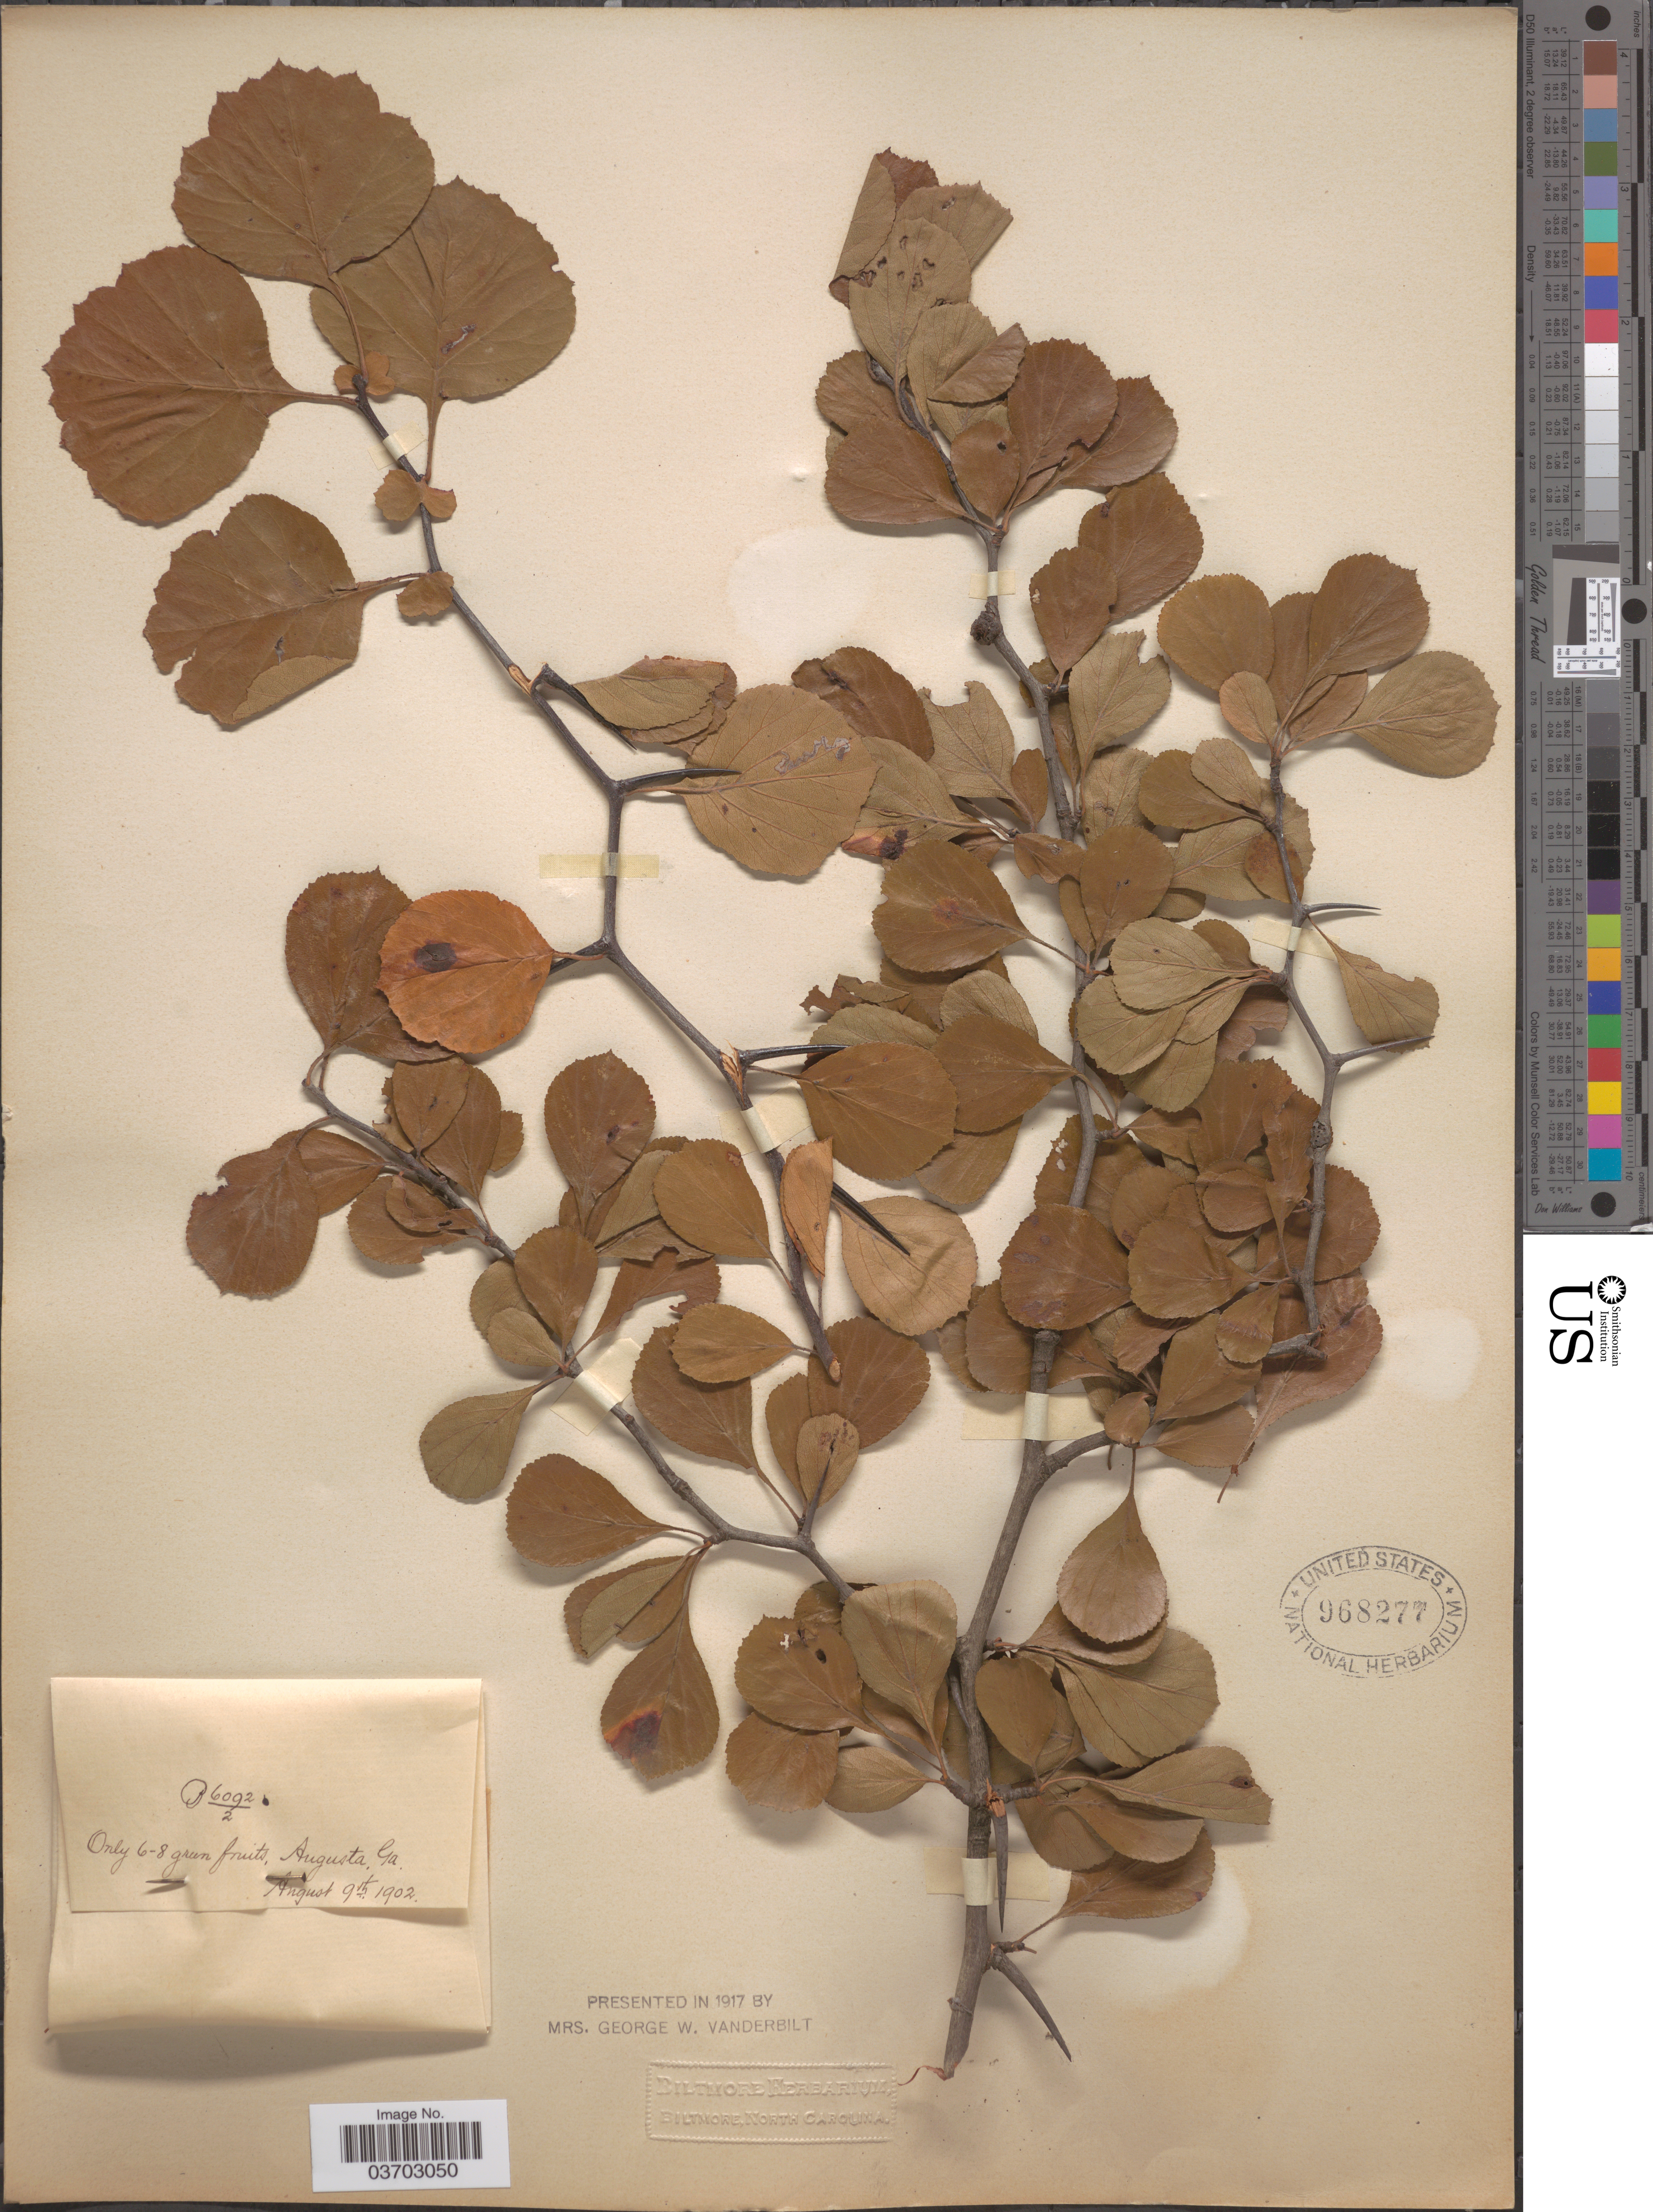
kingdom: Plantae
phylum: Tracheophyta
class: Magnoliopsida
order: Rosales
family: Rosaceae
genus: Crataegus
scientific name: Crataegus sp.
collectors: ex herb. Biltmore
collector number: B6092/2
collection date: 1902-08-09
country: United States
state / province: Georgia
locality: Augusta.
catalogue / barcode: US 968277